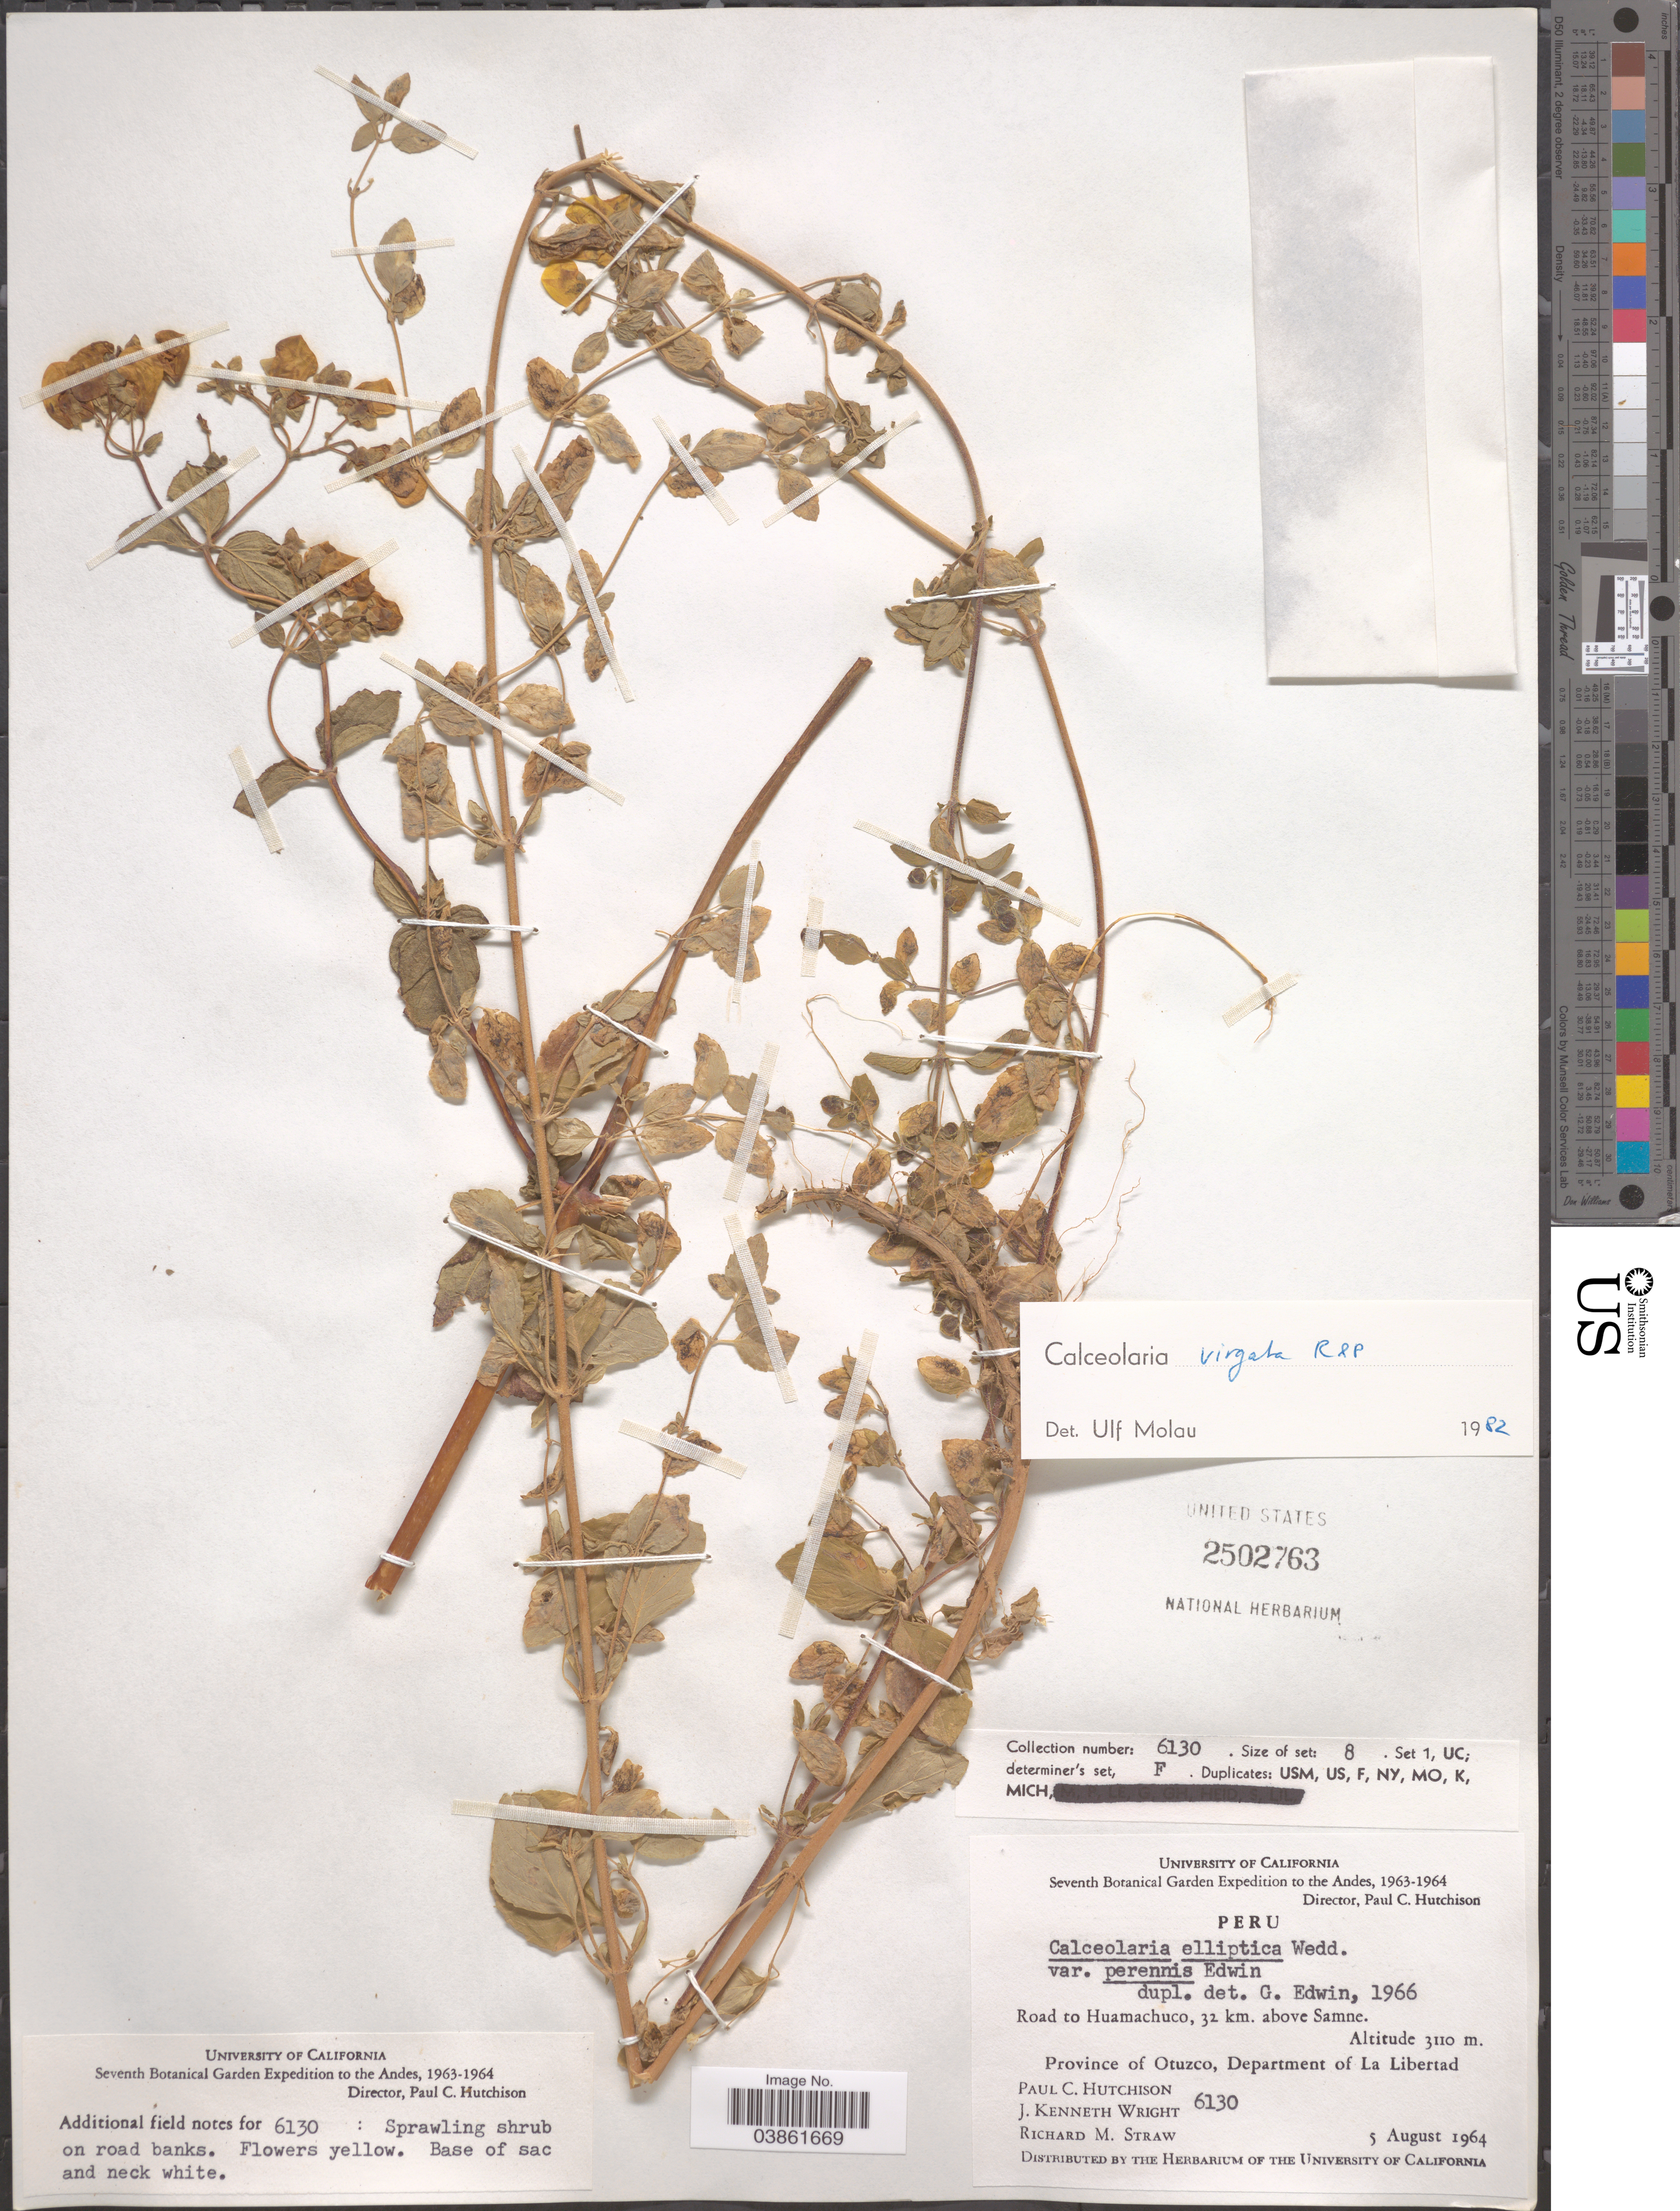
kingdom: Plantae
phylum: Tracheophyta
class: Magnoliopsida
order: Lamiales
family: Calceolariaceae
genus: Calceolaria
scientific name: Calceolaria virgata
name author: Ruiz & Pav.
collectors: P. C. Hutchison, J. K. Wright & R. M. Straw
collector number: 6130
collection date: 1964-08-05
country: Peru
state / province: La Libertad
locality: The Andes. Road to Huamachuco, 32 km. above Samne. Province of Otuzco, Department of La Libertad.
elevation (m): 3110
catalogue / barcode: US 2502763